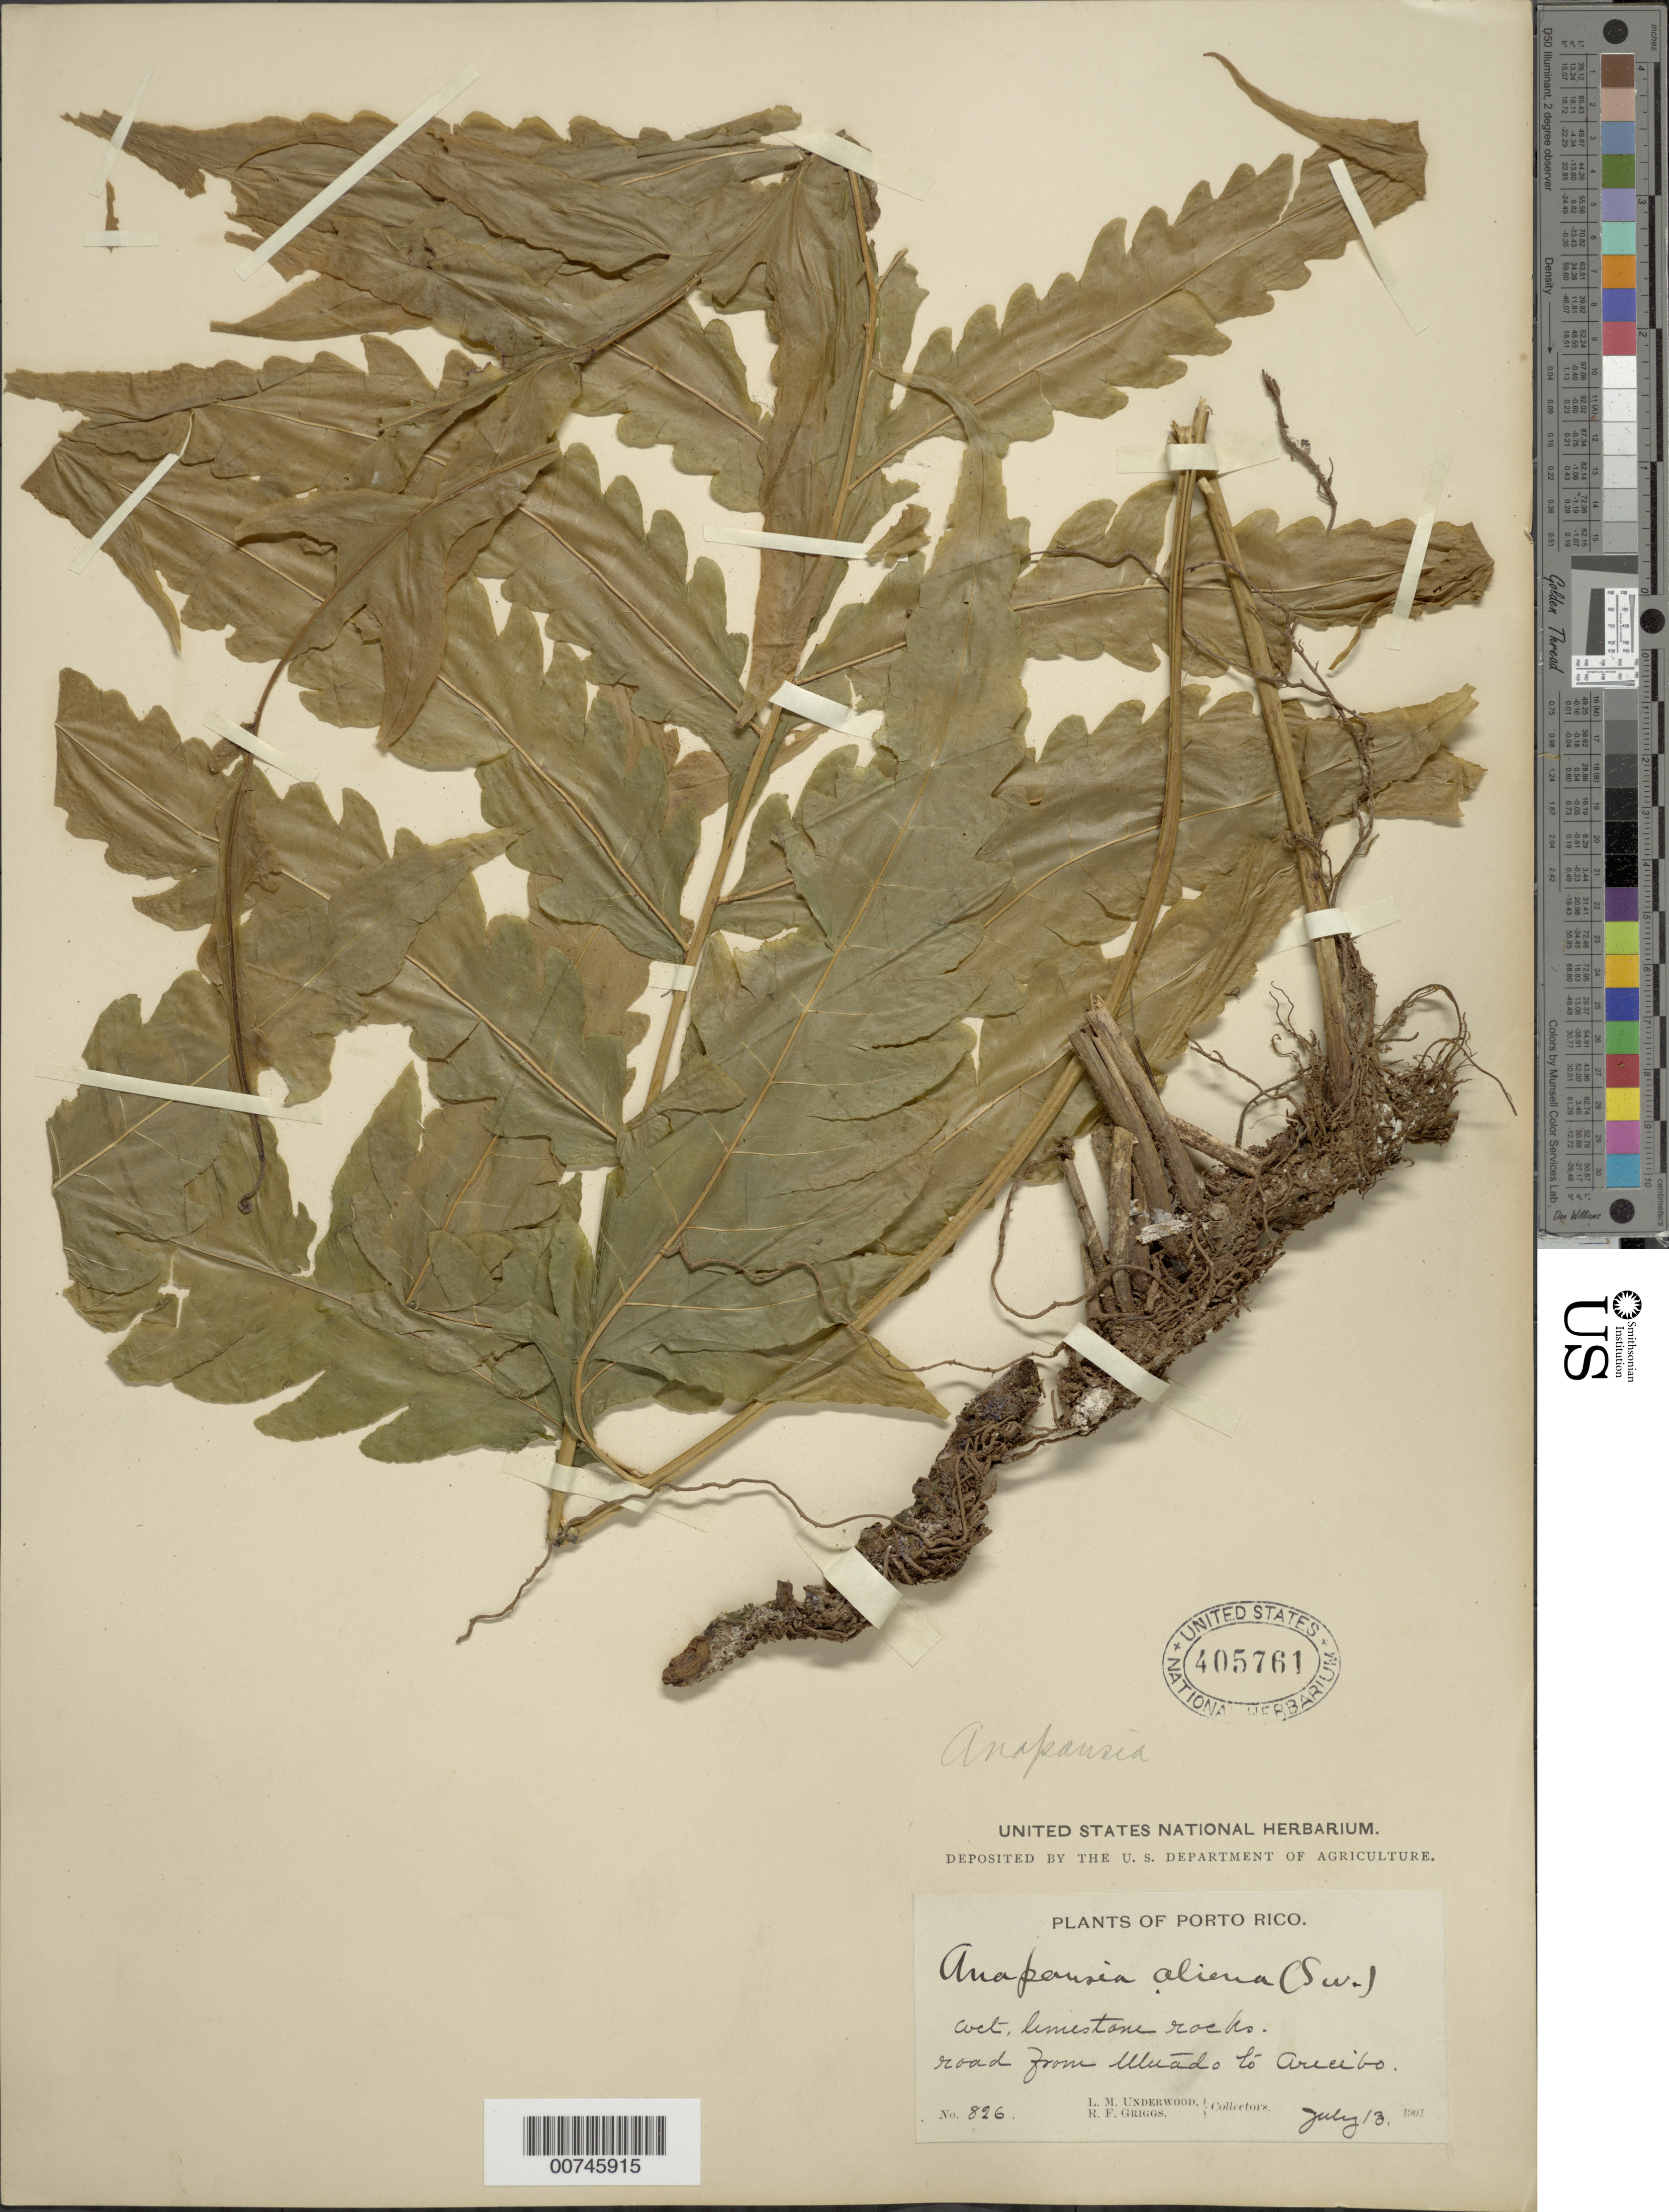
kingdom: Plantae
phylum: Tracheophyta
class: Polypodiopsida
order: Polypodiales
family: Dryopteridaceae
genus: Bolbitis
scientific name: Bolbitis aliena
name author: (Sw.) Alston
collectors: L. M. Underwood & R. F. Griggs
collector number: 826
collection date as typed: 13 Jul 1901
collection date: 1901-07-13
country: Puerto Rico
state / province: Arecibo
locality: Road from Utuado to Arecibo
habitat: Wet limestone rocks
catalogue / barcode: US 405761